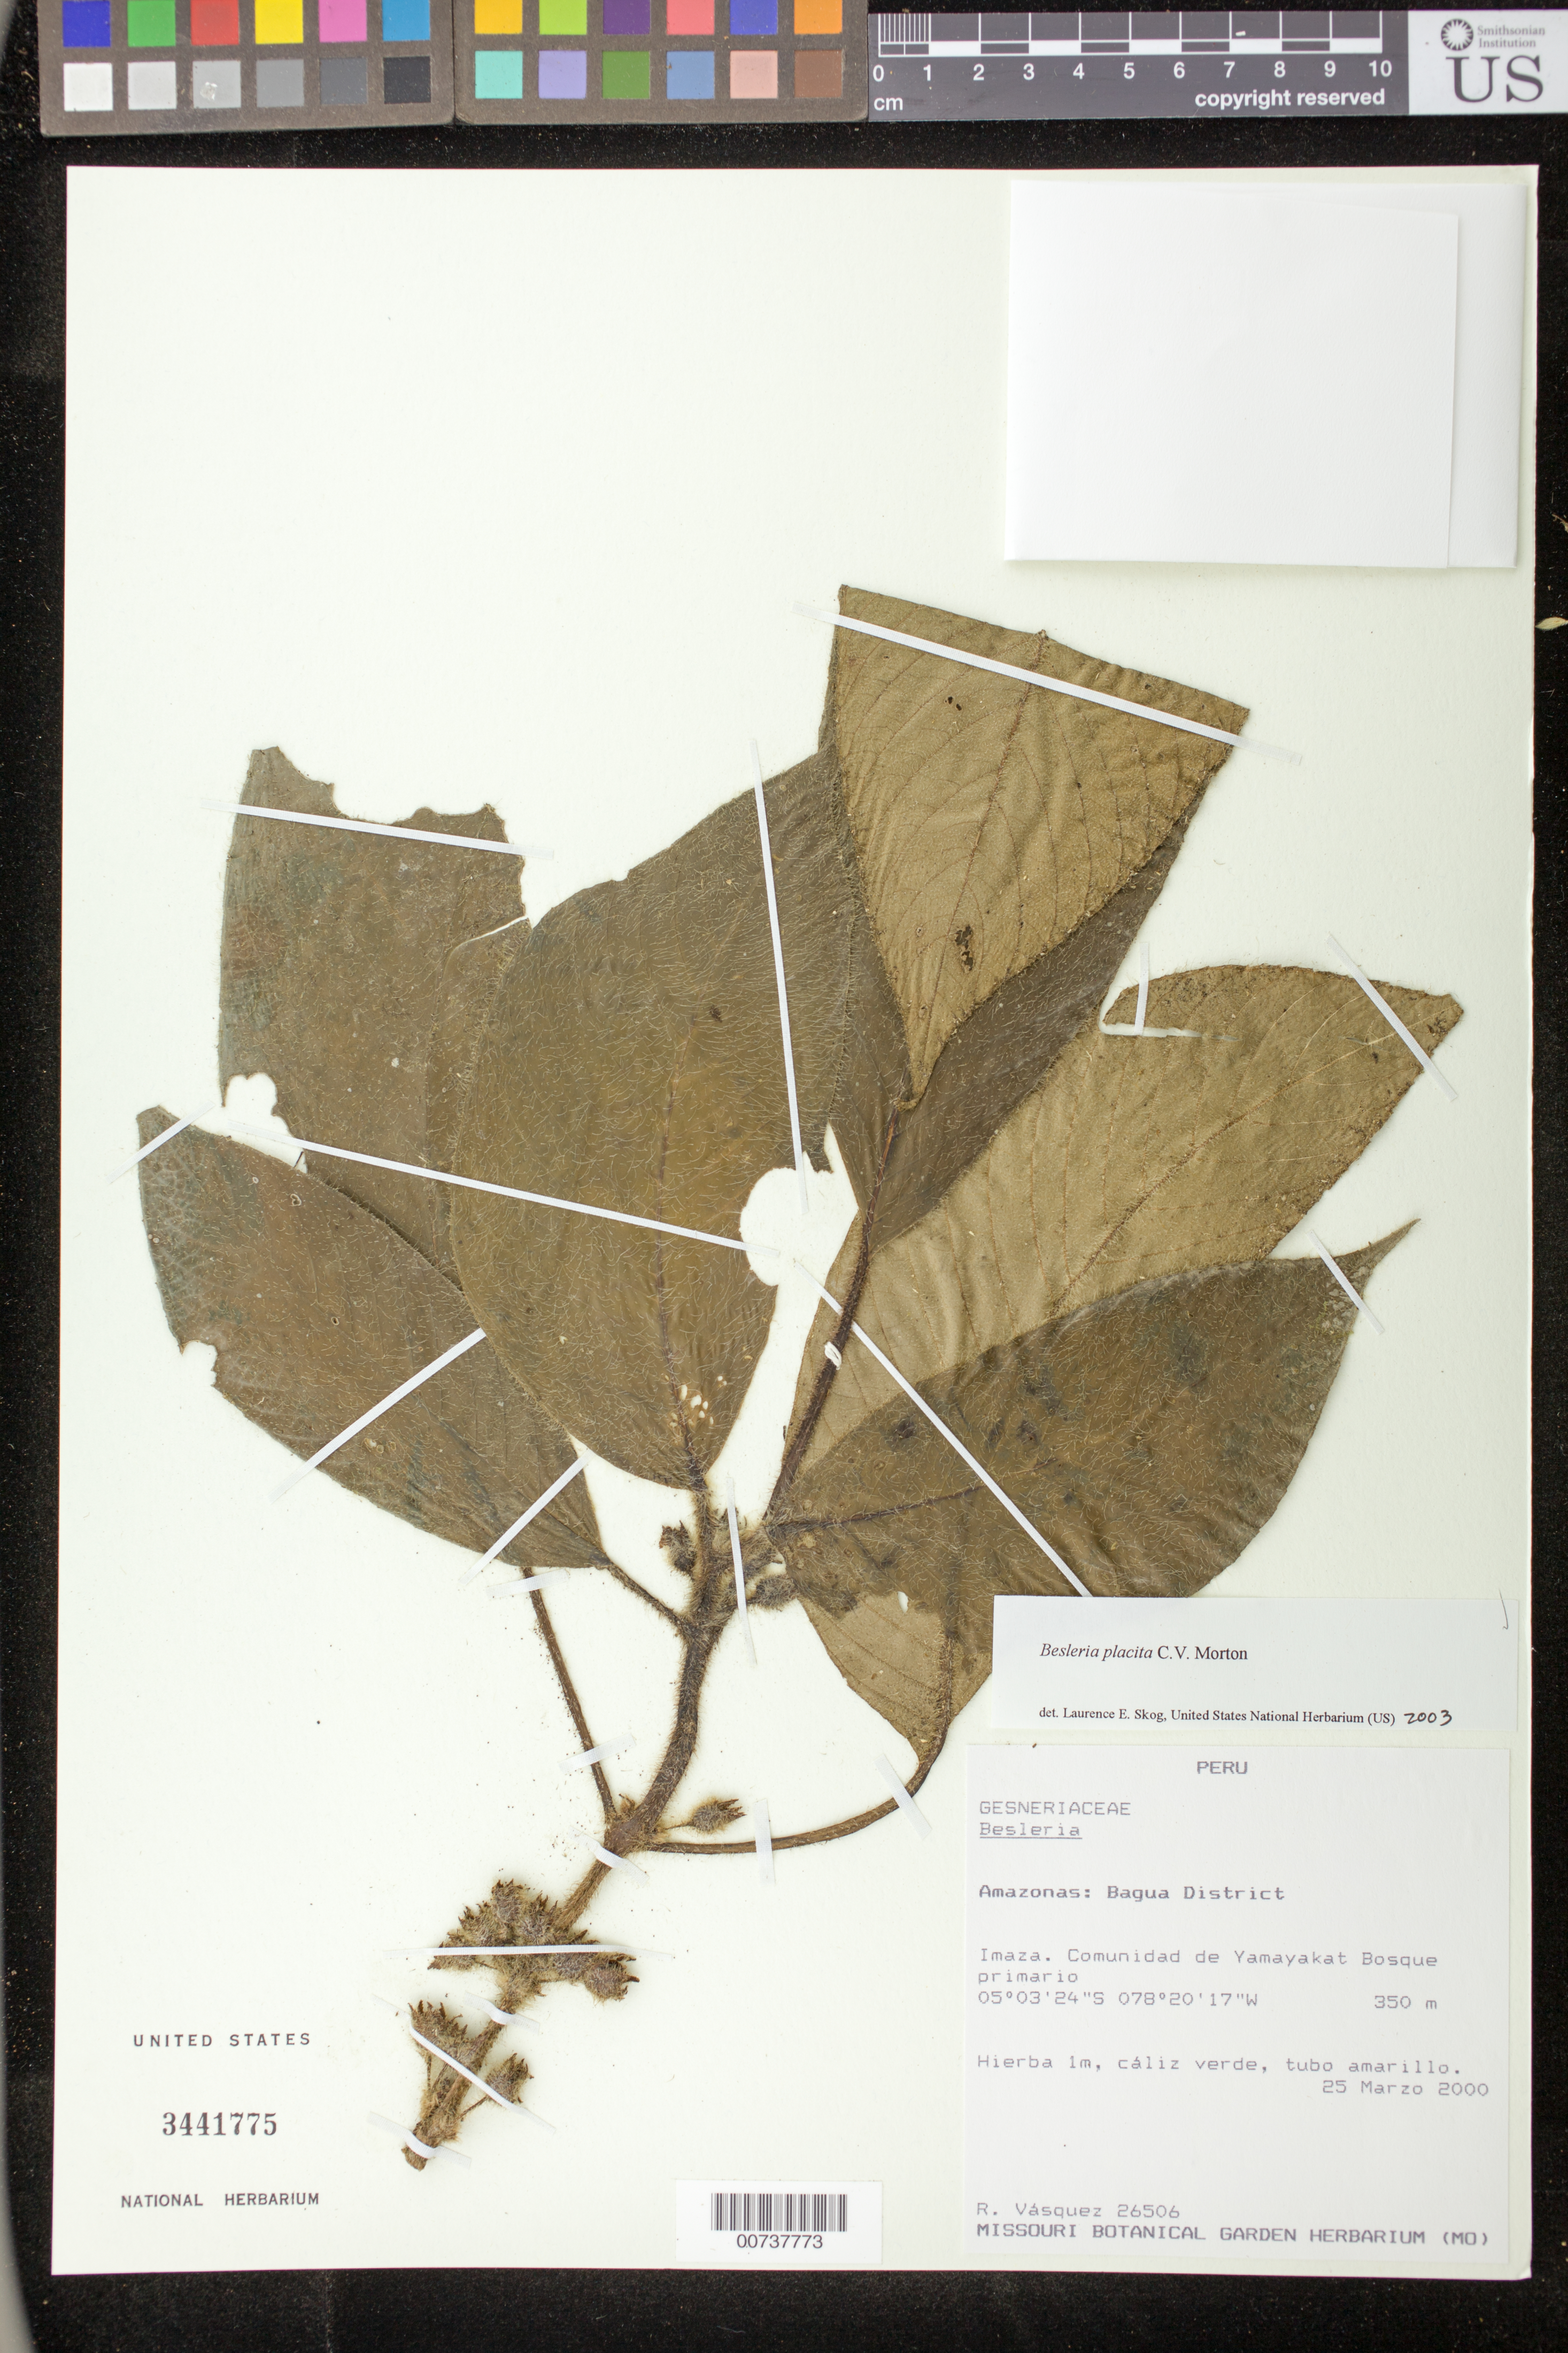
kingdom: Plantae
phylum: Tracheophyta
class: Magnoliopsida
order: Lamiales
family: Gesneriaceae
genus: Besleria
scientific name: Besleria placita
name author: C.V. Morton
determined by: Skog, Laurence E.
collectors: R. Vásquez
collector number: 26506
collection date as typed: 25 Mar 2000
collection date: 2000-03-25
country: Peru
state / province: Amazonas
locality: Bagua District, Imaza, comunidad de Yamayakat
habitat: Bosque primario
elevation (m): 350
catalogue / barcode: US 3441775